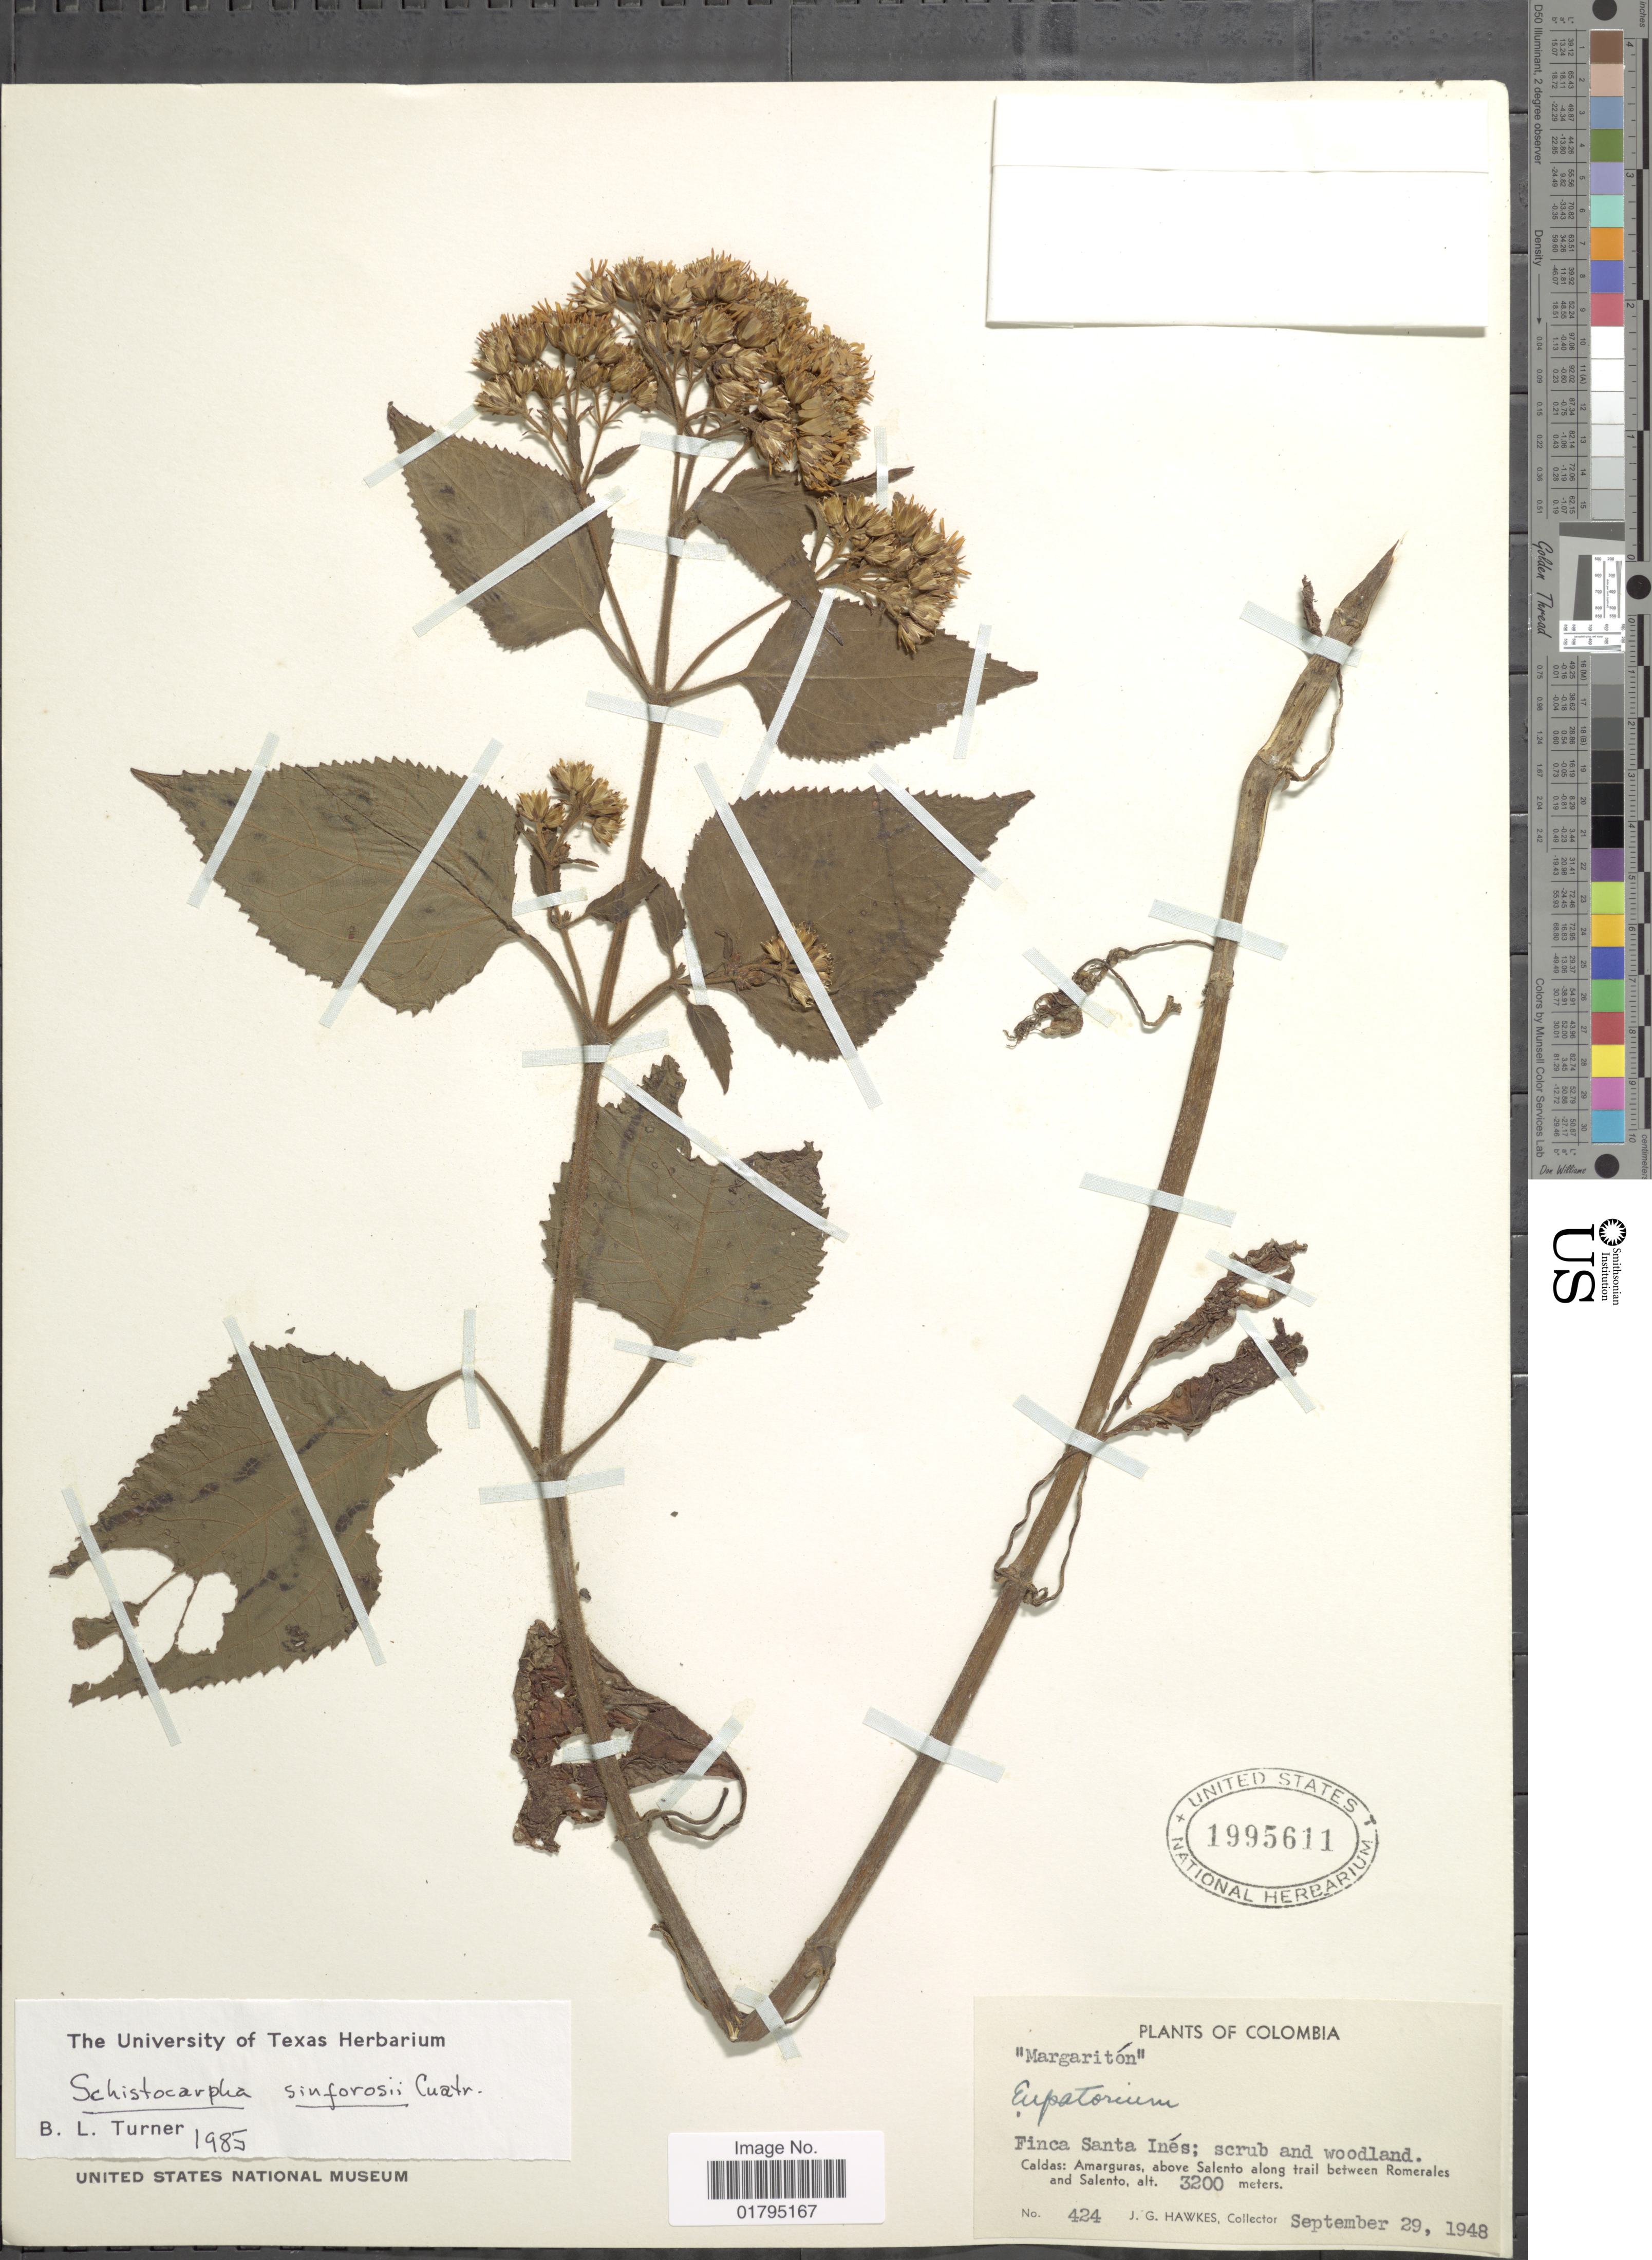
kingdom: Plantae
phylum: Tracheophyta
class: Magnoliopsida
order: Asterales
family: Asteraceae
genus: Schistocarpha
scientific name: Schistocarpha sinforosii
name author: Cuatrec.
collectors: J. Hawkes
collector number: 424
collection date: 1948-09-29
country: Colombia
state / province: Caldas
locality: Finca Santa Ines; Caldas: Amarguras above Salento along trail between Romerales and Salento.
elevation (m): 3200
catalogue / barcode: US 1995611